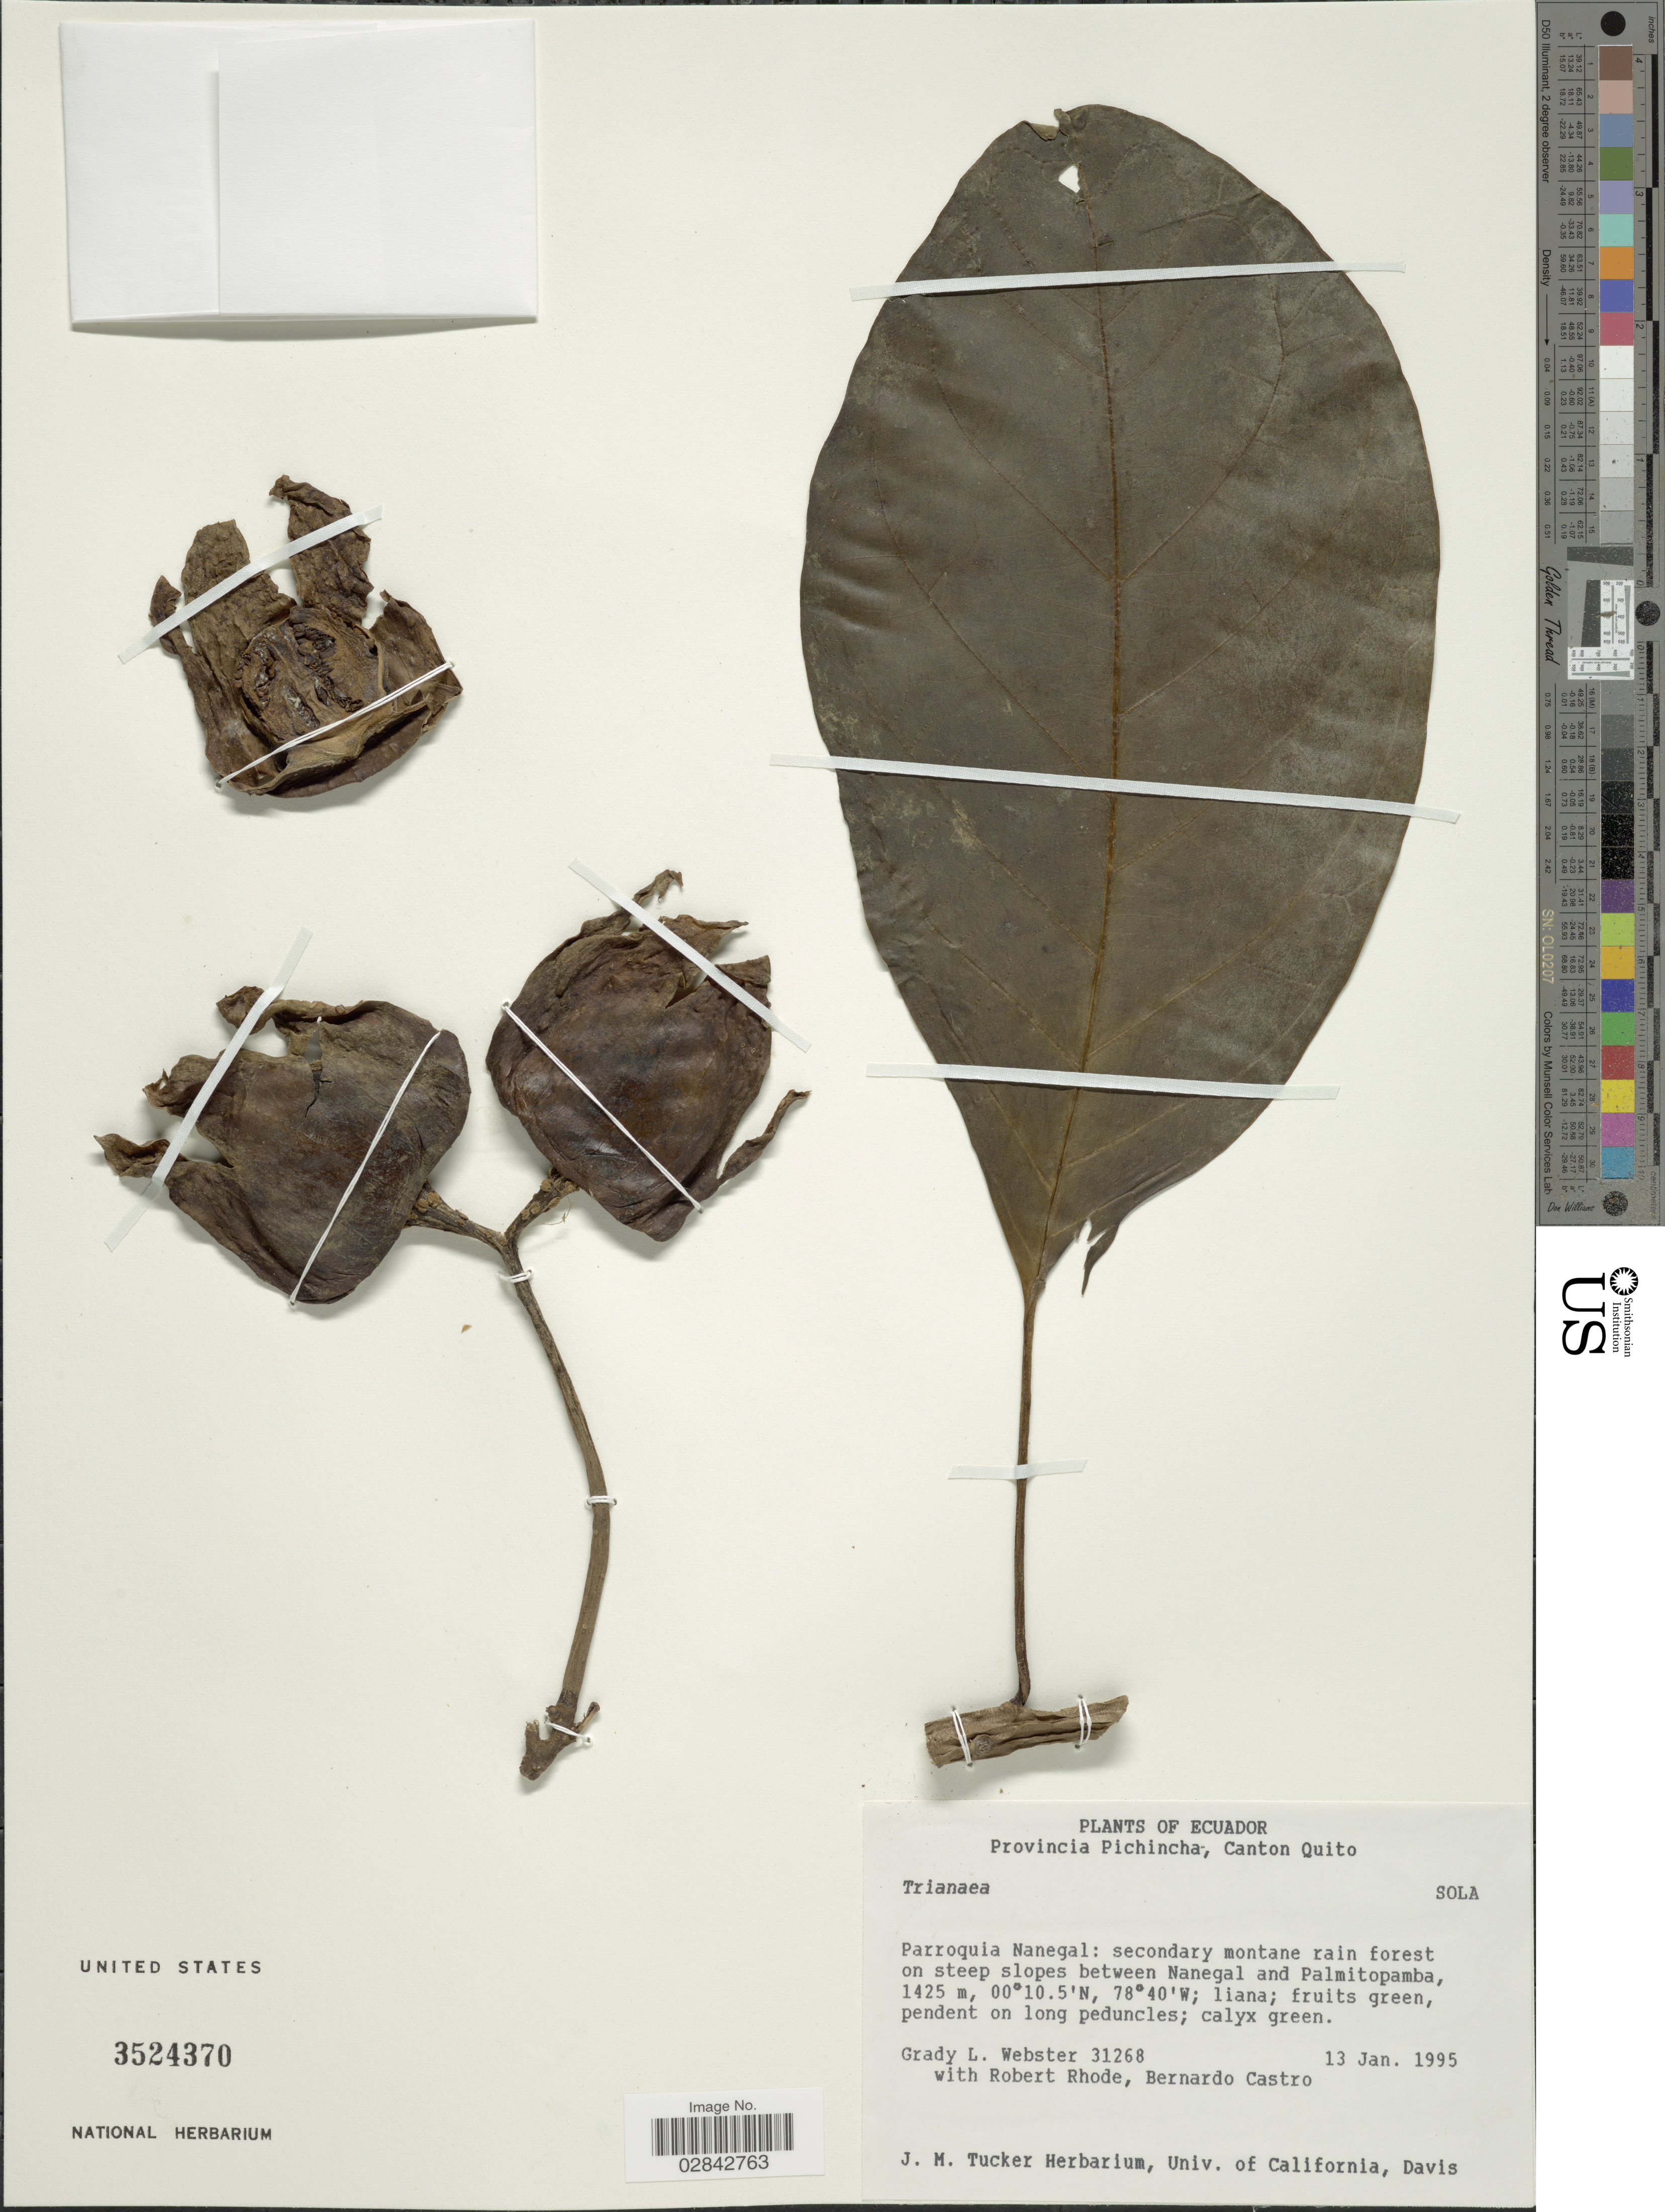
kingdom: Plantae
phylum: Tracheophyta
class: Magnoliopsida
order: Solanales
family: Solanaceae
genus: Trianaea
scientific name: Trianaea sp.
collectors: G. L. Webster, R. Rhode & B. Castro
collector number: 31268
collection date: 1995-01-13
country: Ecuador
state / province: Pichincha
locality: Canton Quito. Parroquia Nanegal: secondary montane rain forest on steep slopes between Nanegal and Palmitopamba.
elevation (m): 1425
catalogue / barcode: US 3524370